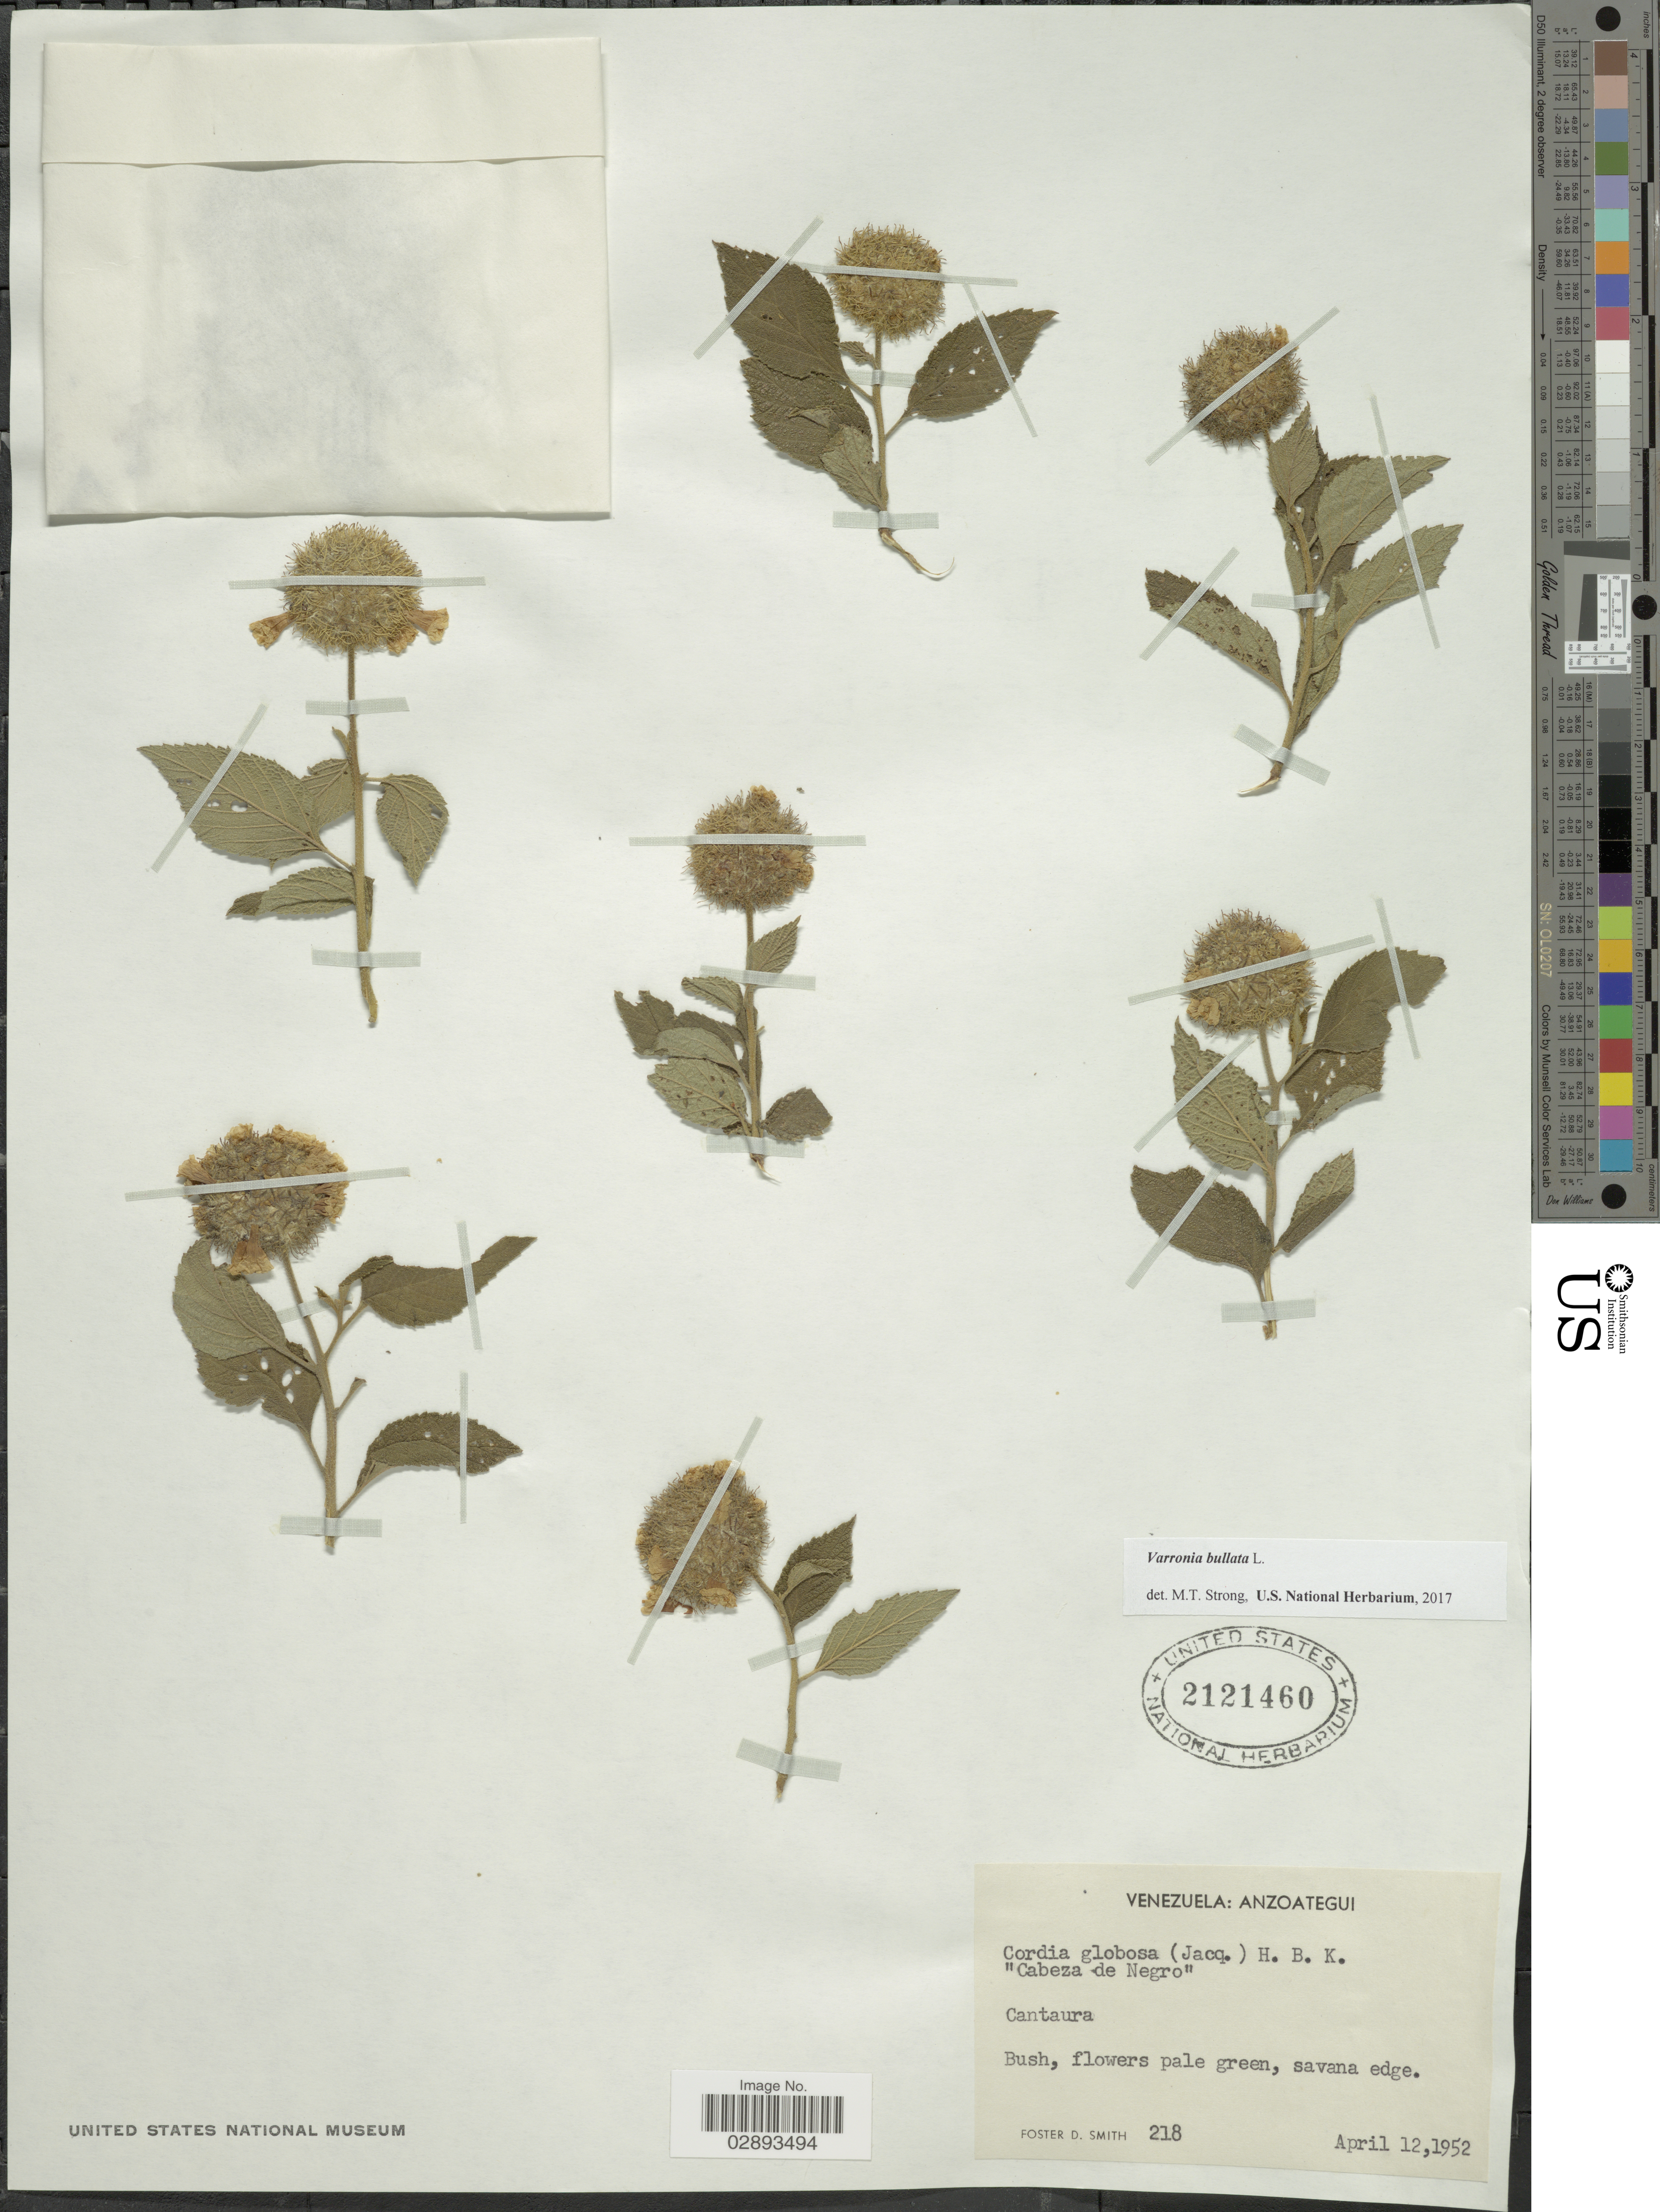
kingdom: Plantae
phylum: Tracheophyta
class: Magnoliopsida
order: Boraginales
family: Cordiaceae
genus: Varronia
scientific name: Varronia bullata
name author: L.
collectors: F. Smith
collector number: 218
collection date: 1952-04-12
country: Venezuela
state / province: Anzoategui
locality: Cantaura.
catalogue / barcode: US 2121460